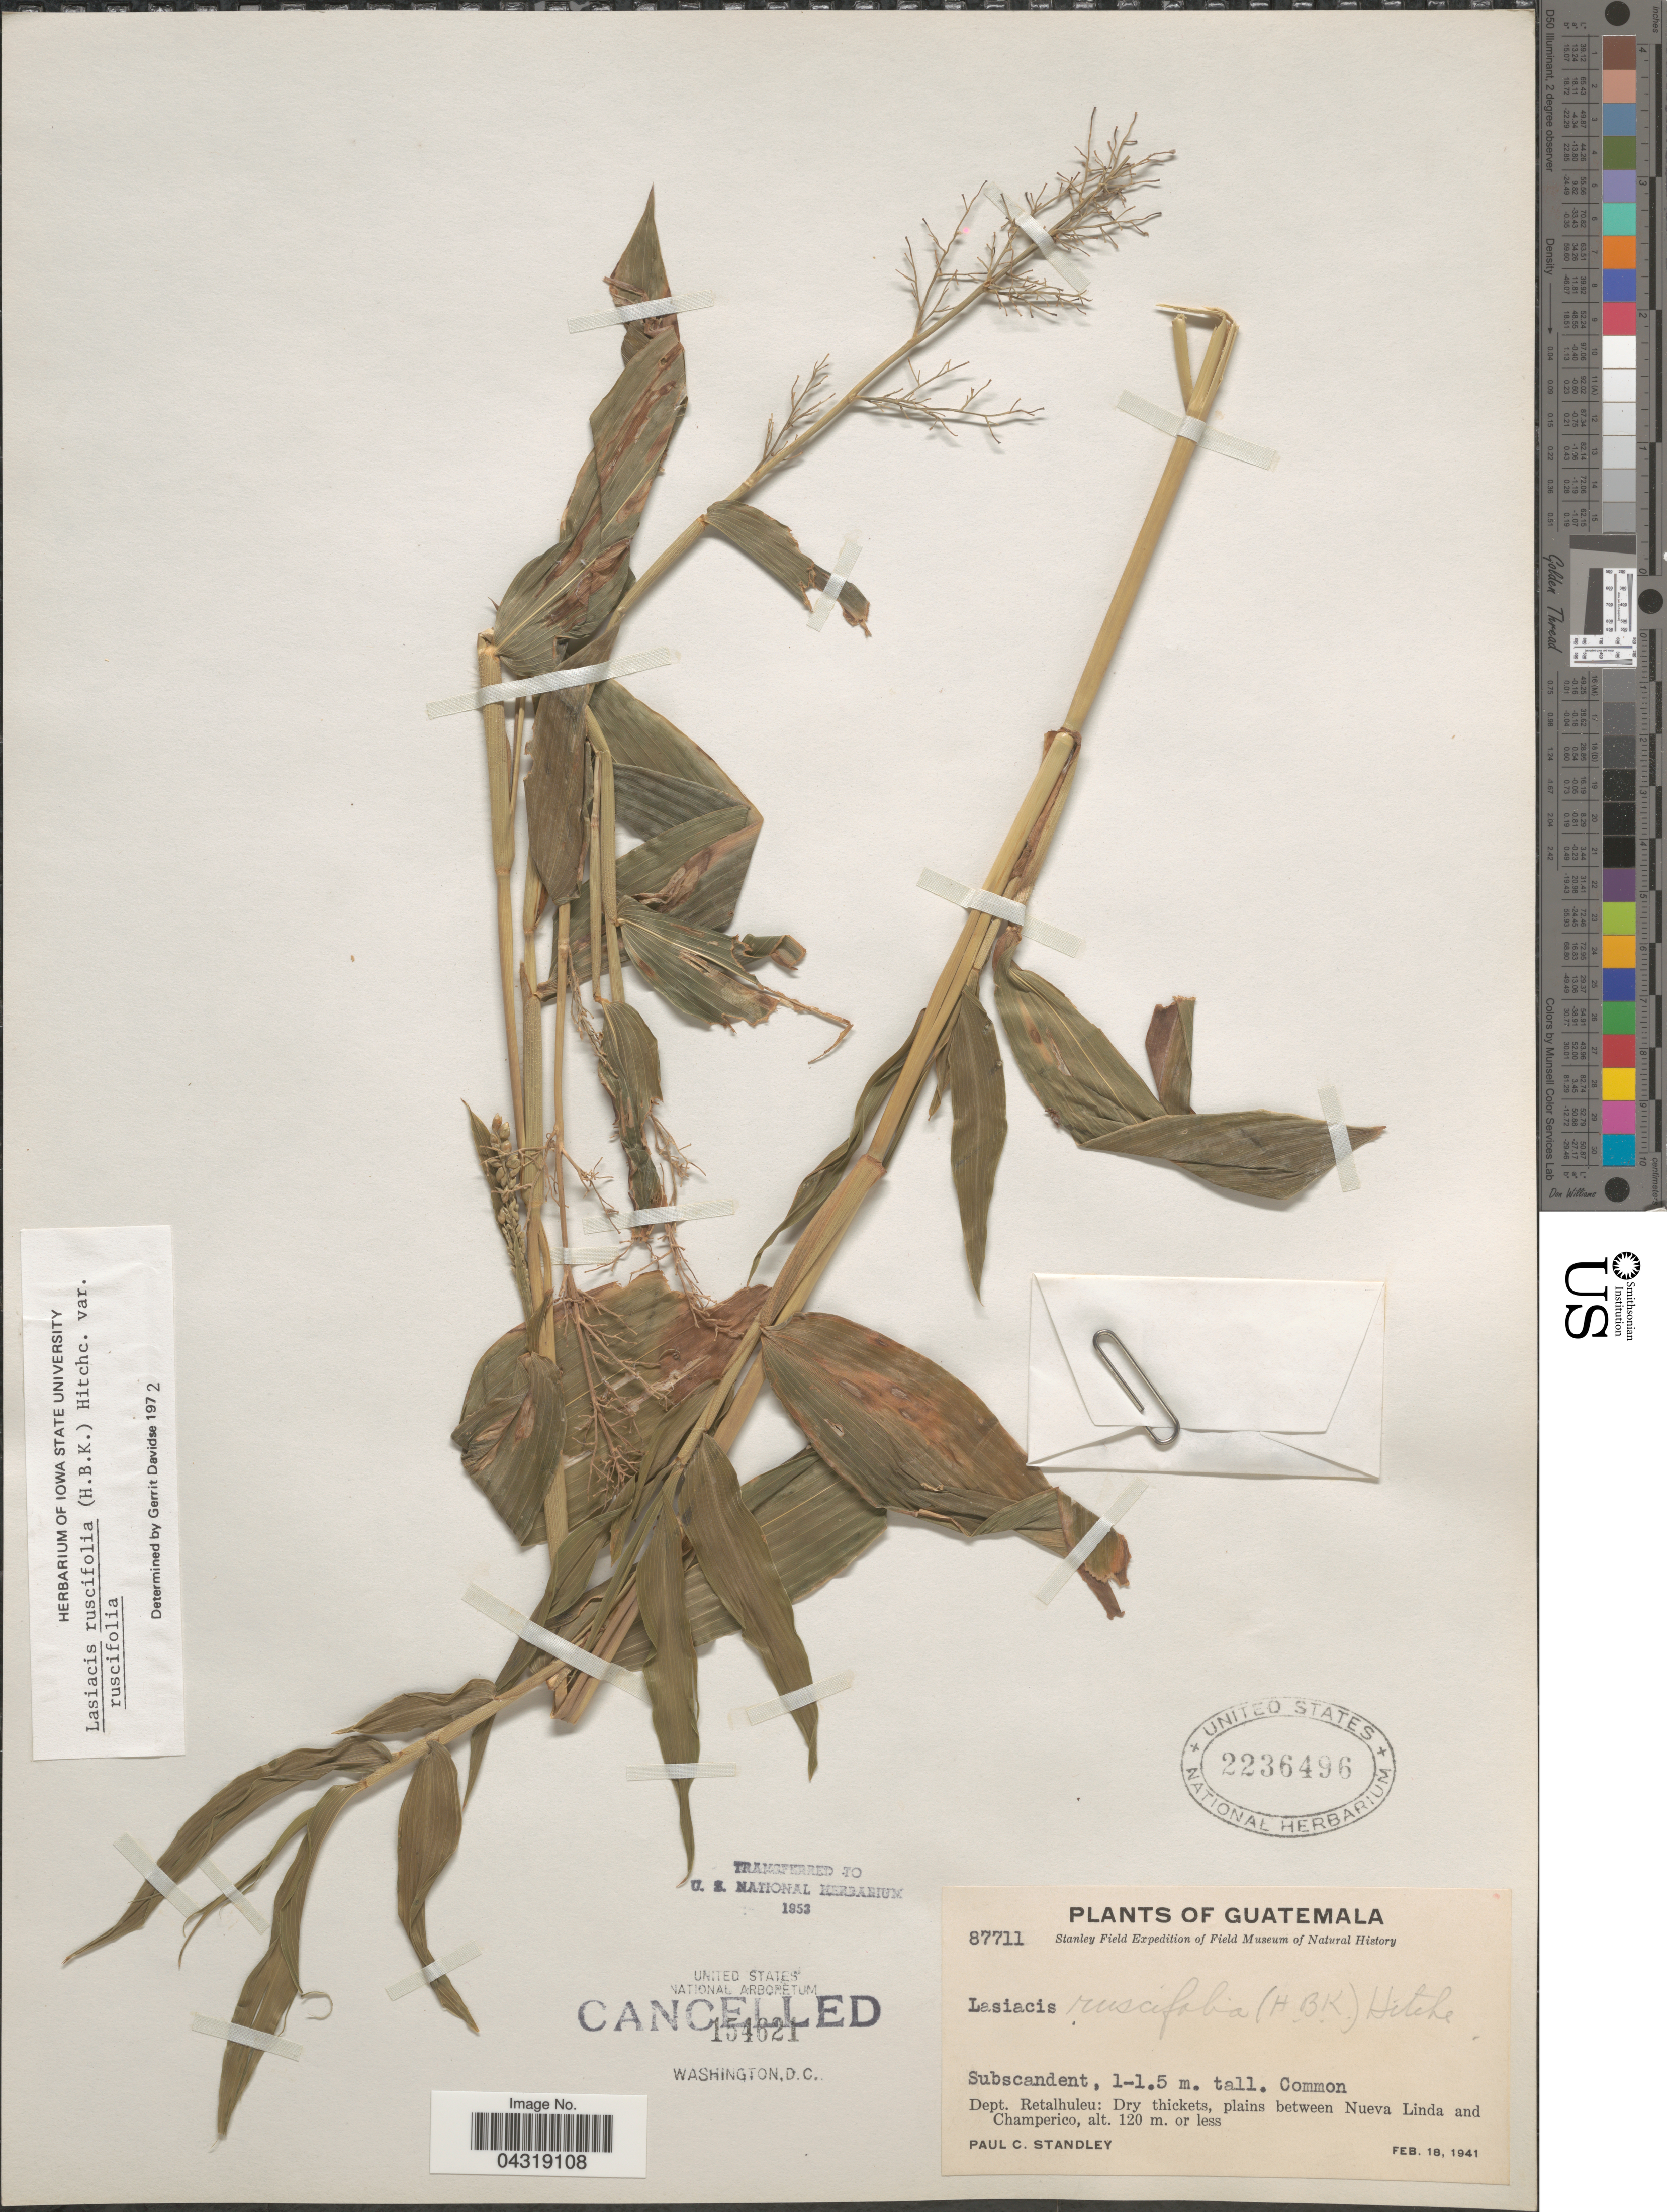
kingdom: Plantae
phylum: Tracheophyta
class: Liliopsida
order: Poales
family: Poaceae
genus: Lasiacis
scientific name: Lasiacis ruscifolia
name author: (Kunth) Hitchc.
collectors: P. C. Standley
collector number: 87711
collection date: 1941-02-18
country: Guatemala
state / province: Retalhuleu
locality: Stanley Field Expedition. Dept. Retalhuleu: Dry thickets, plains between Nueva Linda and Champerico.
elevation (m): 120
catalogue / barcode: US 2236496